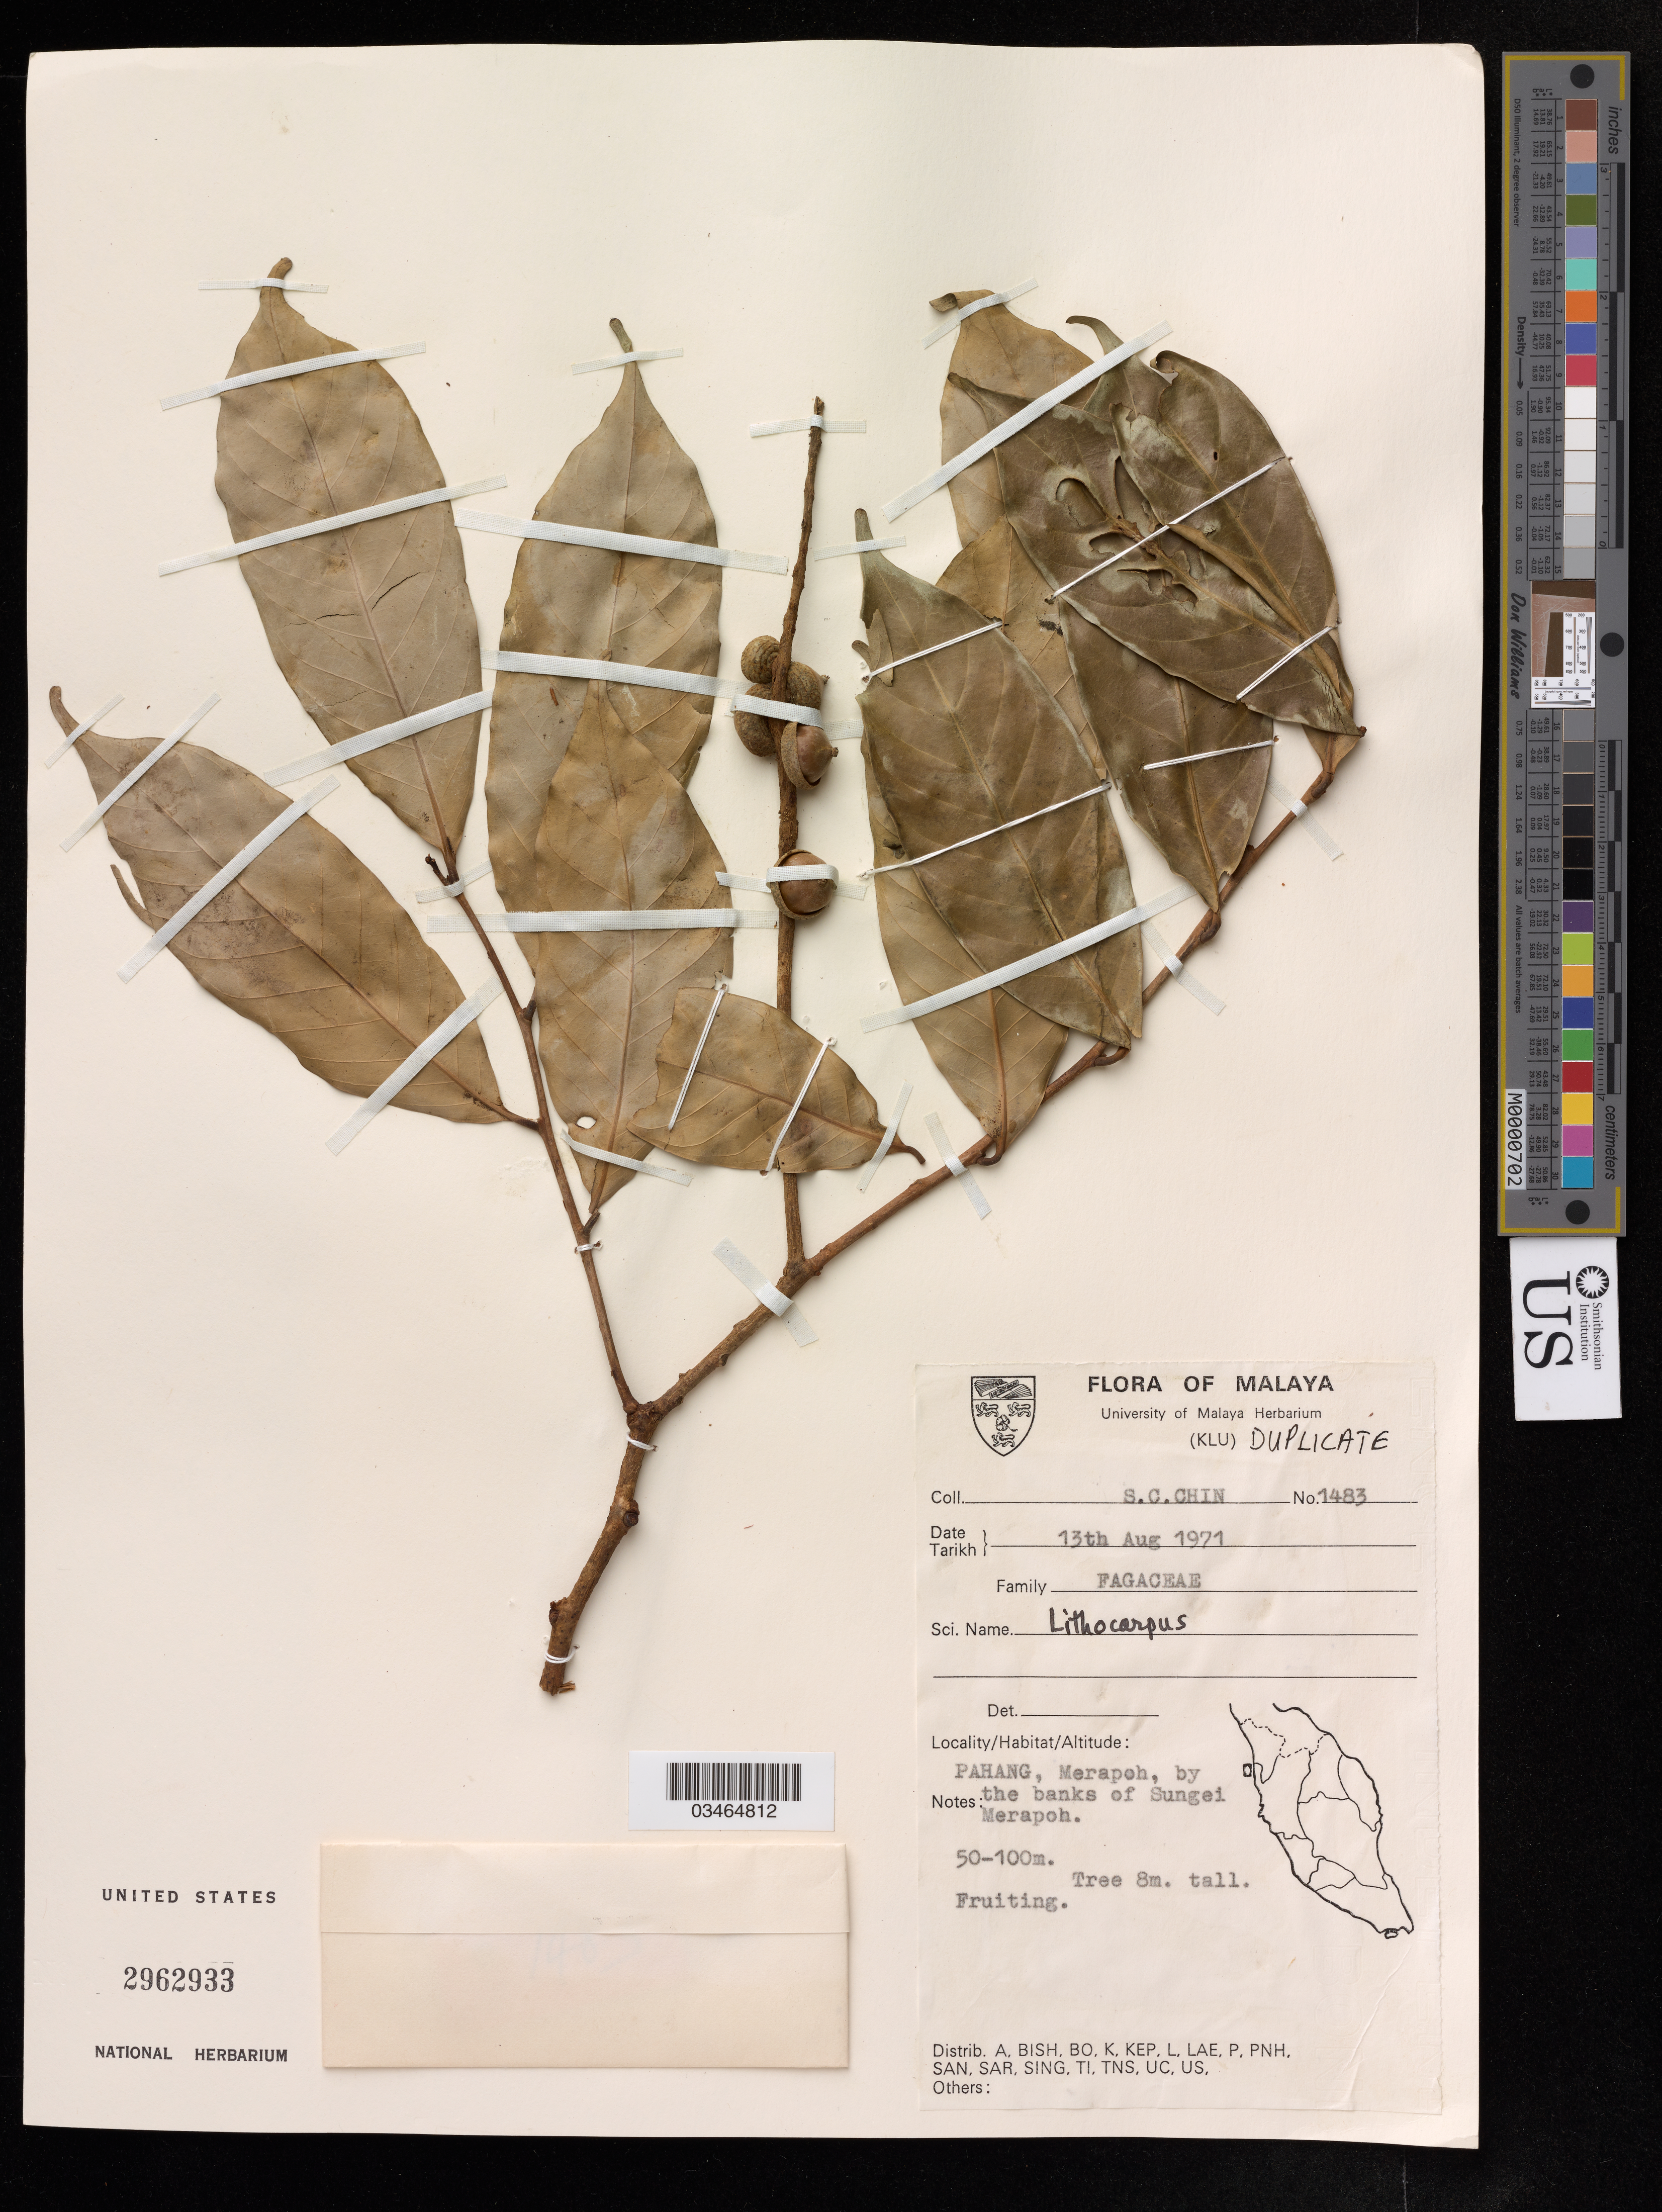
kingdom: Plantae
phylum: Tracheophyta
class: Magnoliopsida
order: Fagales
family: Fagaceae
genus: Lithocarpus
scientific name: Lithocarpus sp.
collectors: S. Chin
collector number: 1483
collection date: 1971-08-13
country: Malaysia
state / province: Pahang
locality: Merapoh, by the banks of Sungei Merapoh.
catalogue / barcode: US 2962933